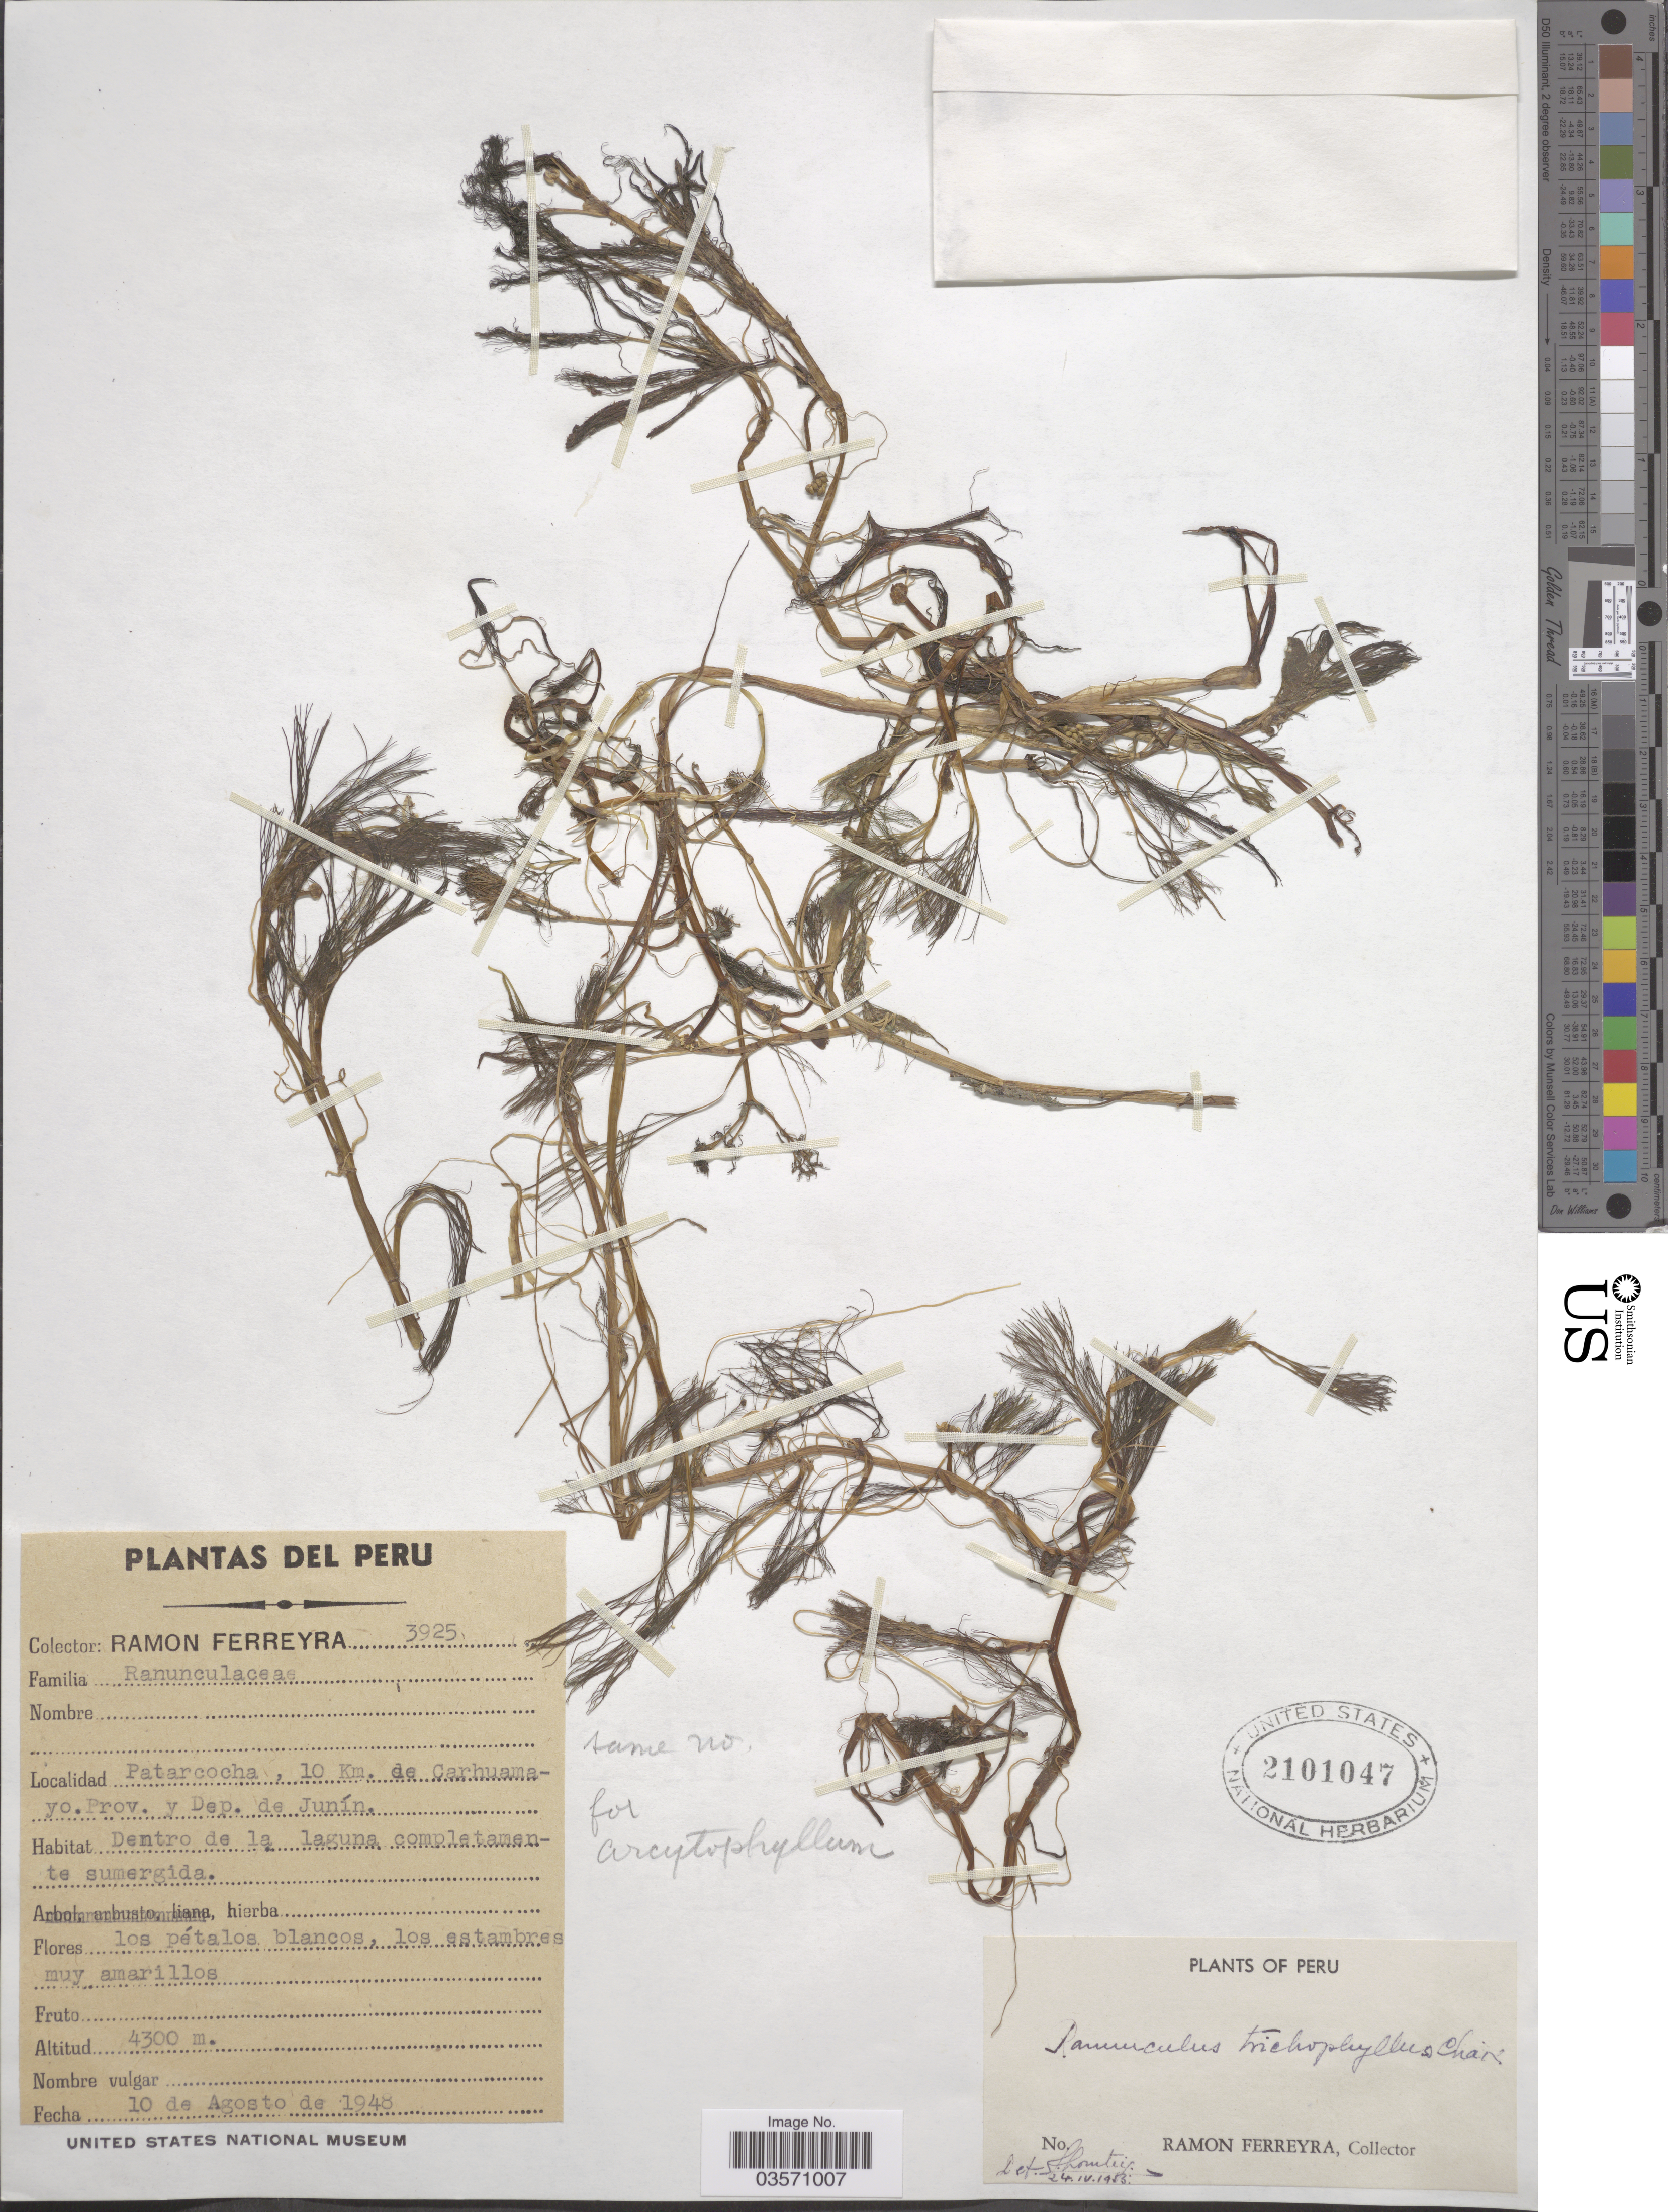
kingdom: Plantae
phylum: Tracheophyta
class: Magnoliopsida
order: Ranunculales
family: Ranunculaceae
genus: Ranunculus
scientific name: Ranunculus trichophyllus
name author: Chaix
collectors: R. A. Ferreyra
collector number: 3925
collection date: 1948-08-10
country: Peru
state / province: Junín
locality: Patarcocha, 10 Km. de Carhuamayo. Prov. y Dep. de Junín.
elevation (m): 4300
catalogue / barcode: US 2101047